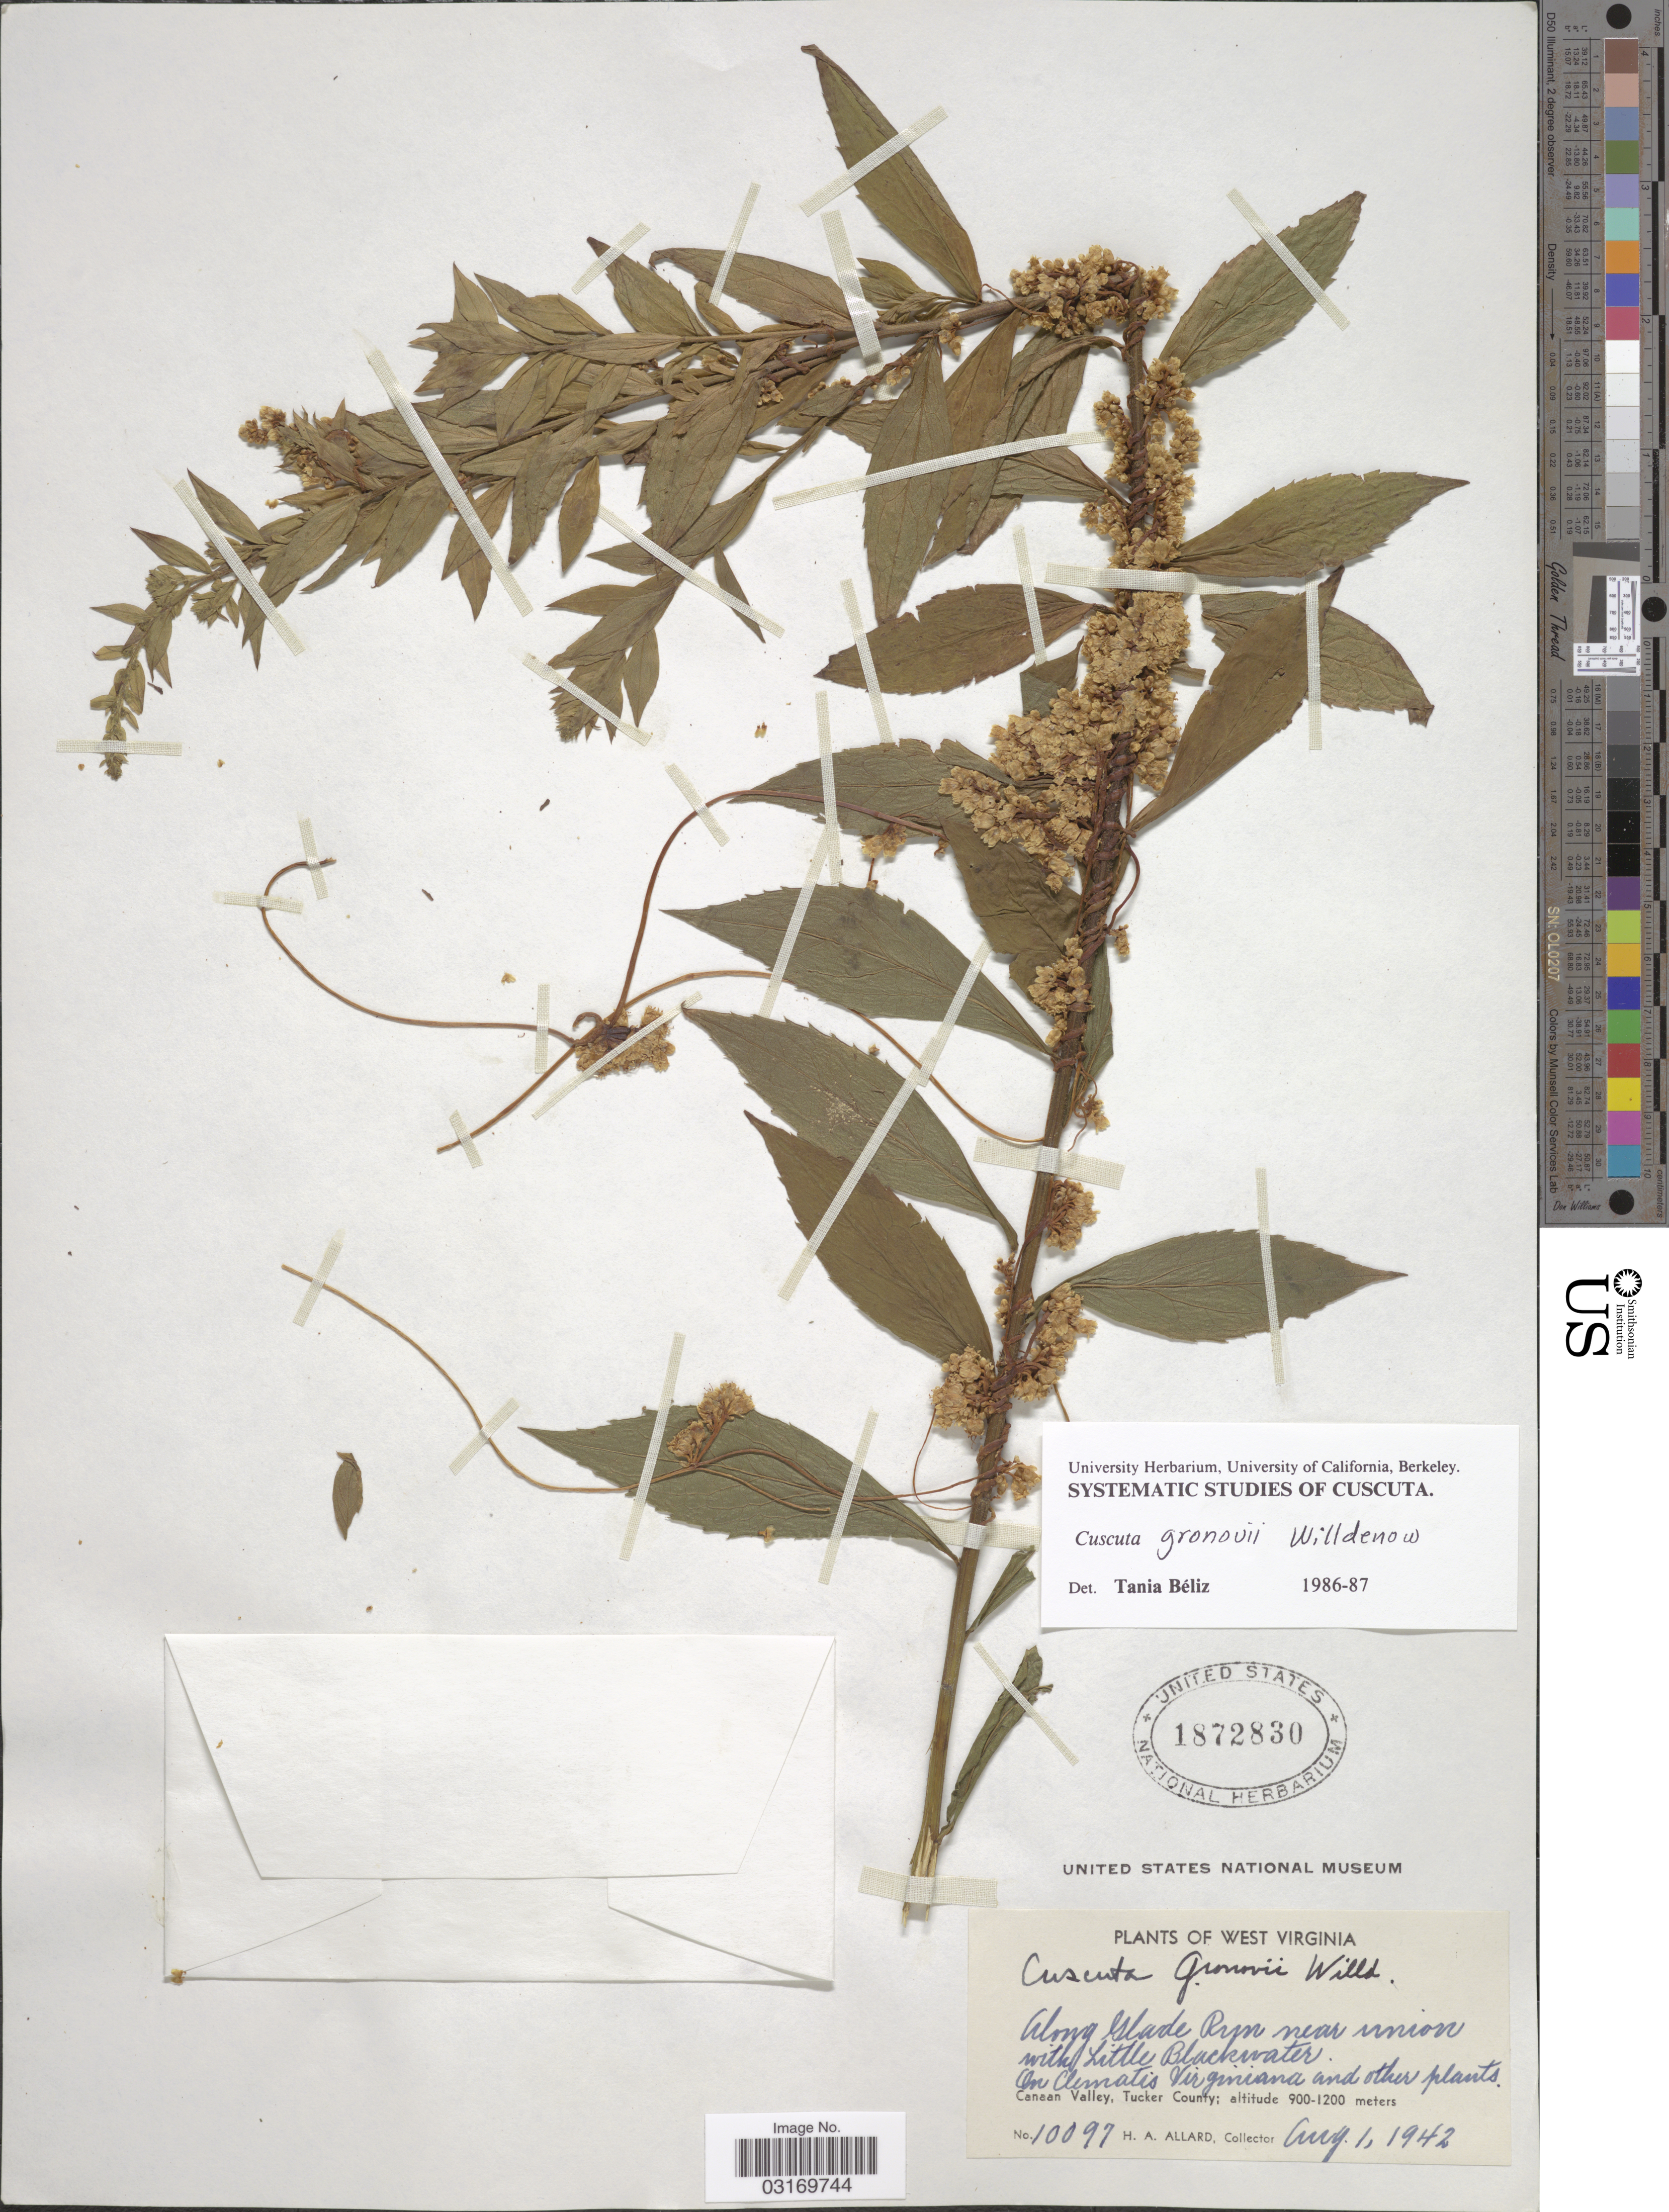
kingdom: Plantae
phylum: Tracheophyta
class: Magnoliopsida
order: Solanales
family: Convolvulaceae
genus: Cuscuta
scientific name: Cuscuta gronovii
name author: Willd. ex Schult.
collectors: H. A. Allard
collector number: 10097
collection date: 1942-08-01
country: United States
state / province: West Virginia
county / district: Tucker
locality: Along Glade Run near union with Little Blackwater. Canaan Valley, Tucker County.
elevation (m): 900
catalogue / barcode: US 1872830